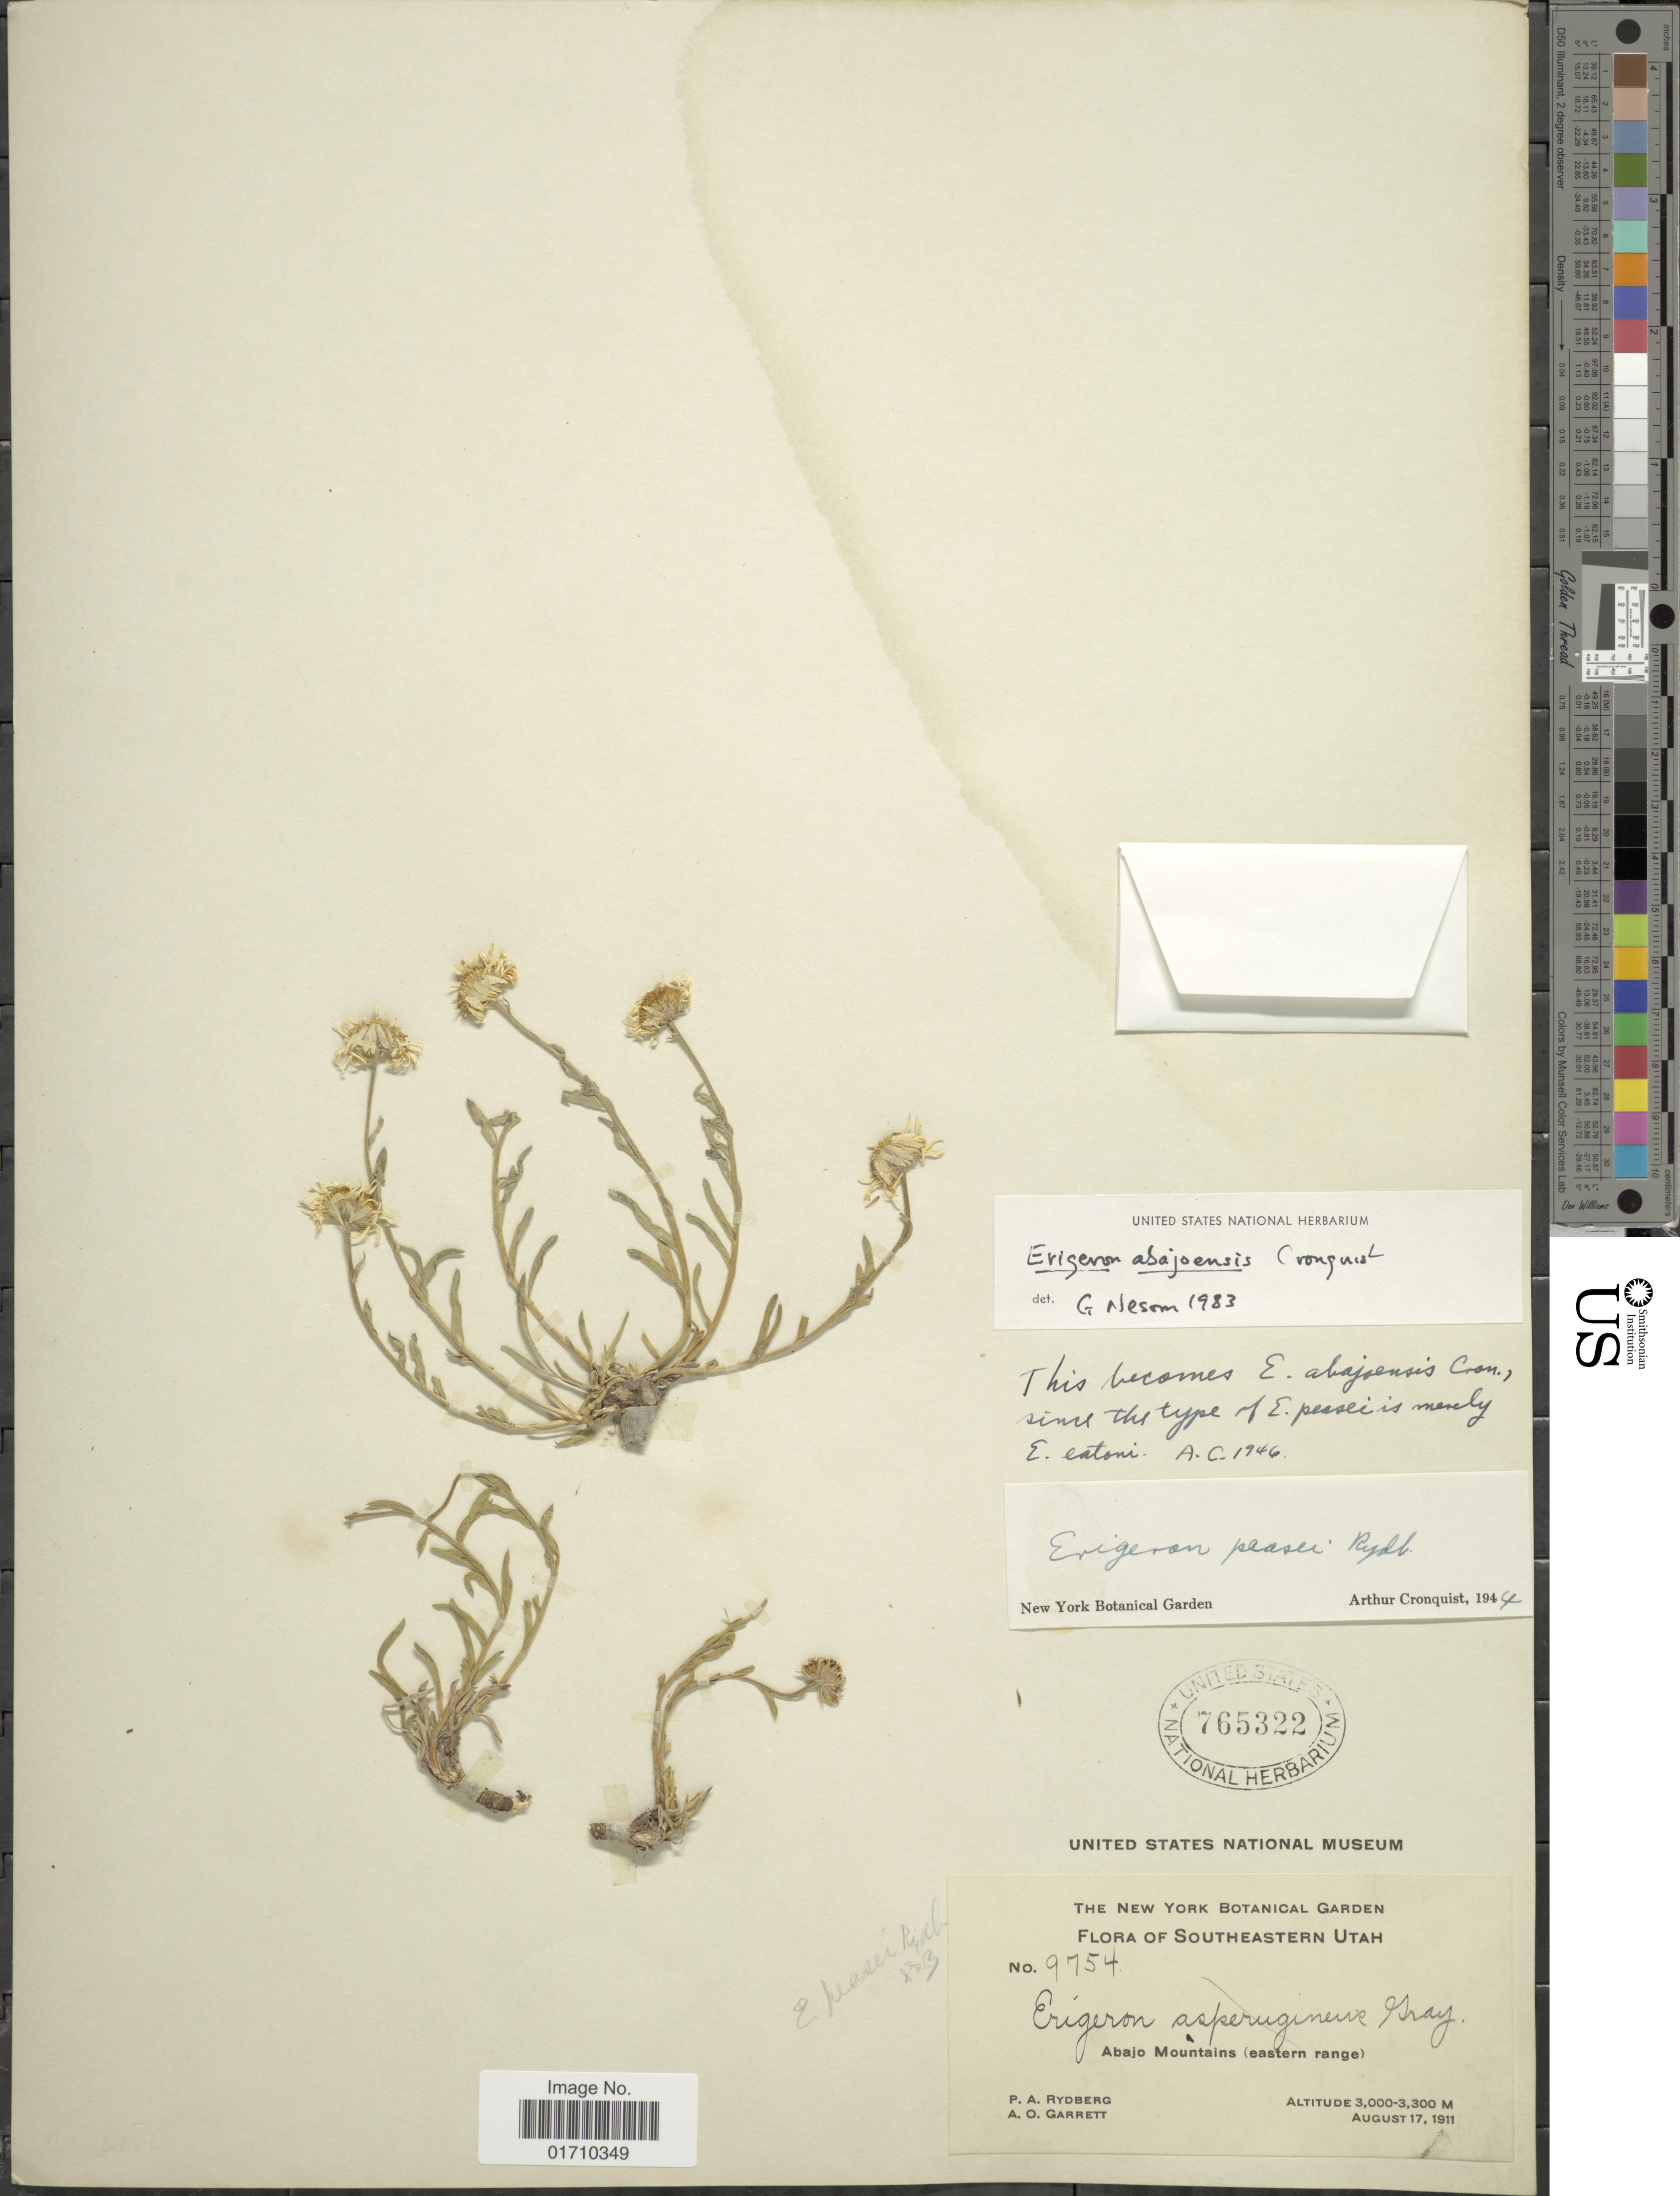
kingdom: Plantae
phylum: Tracheophyta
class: Magnoliopsida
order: Asterales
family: Asteraceae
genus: Erigeron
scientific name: Erigeron abajoensis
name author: Cronq.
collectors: P. A. Rydberg & A. O. Garrett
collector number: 9754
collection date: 1911-08-17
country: United States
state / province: Utah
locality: Southern Utah, Abajo Mountains (eastern range)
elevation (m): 3000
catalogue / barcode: US 765322